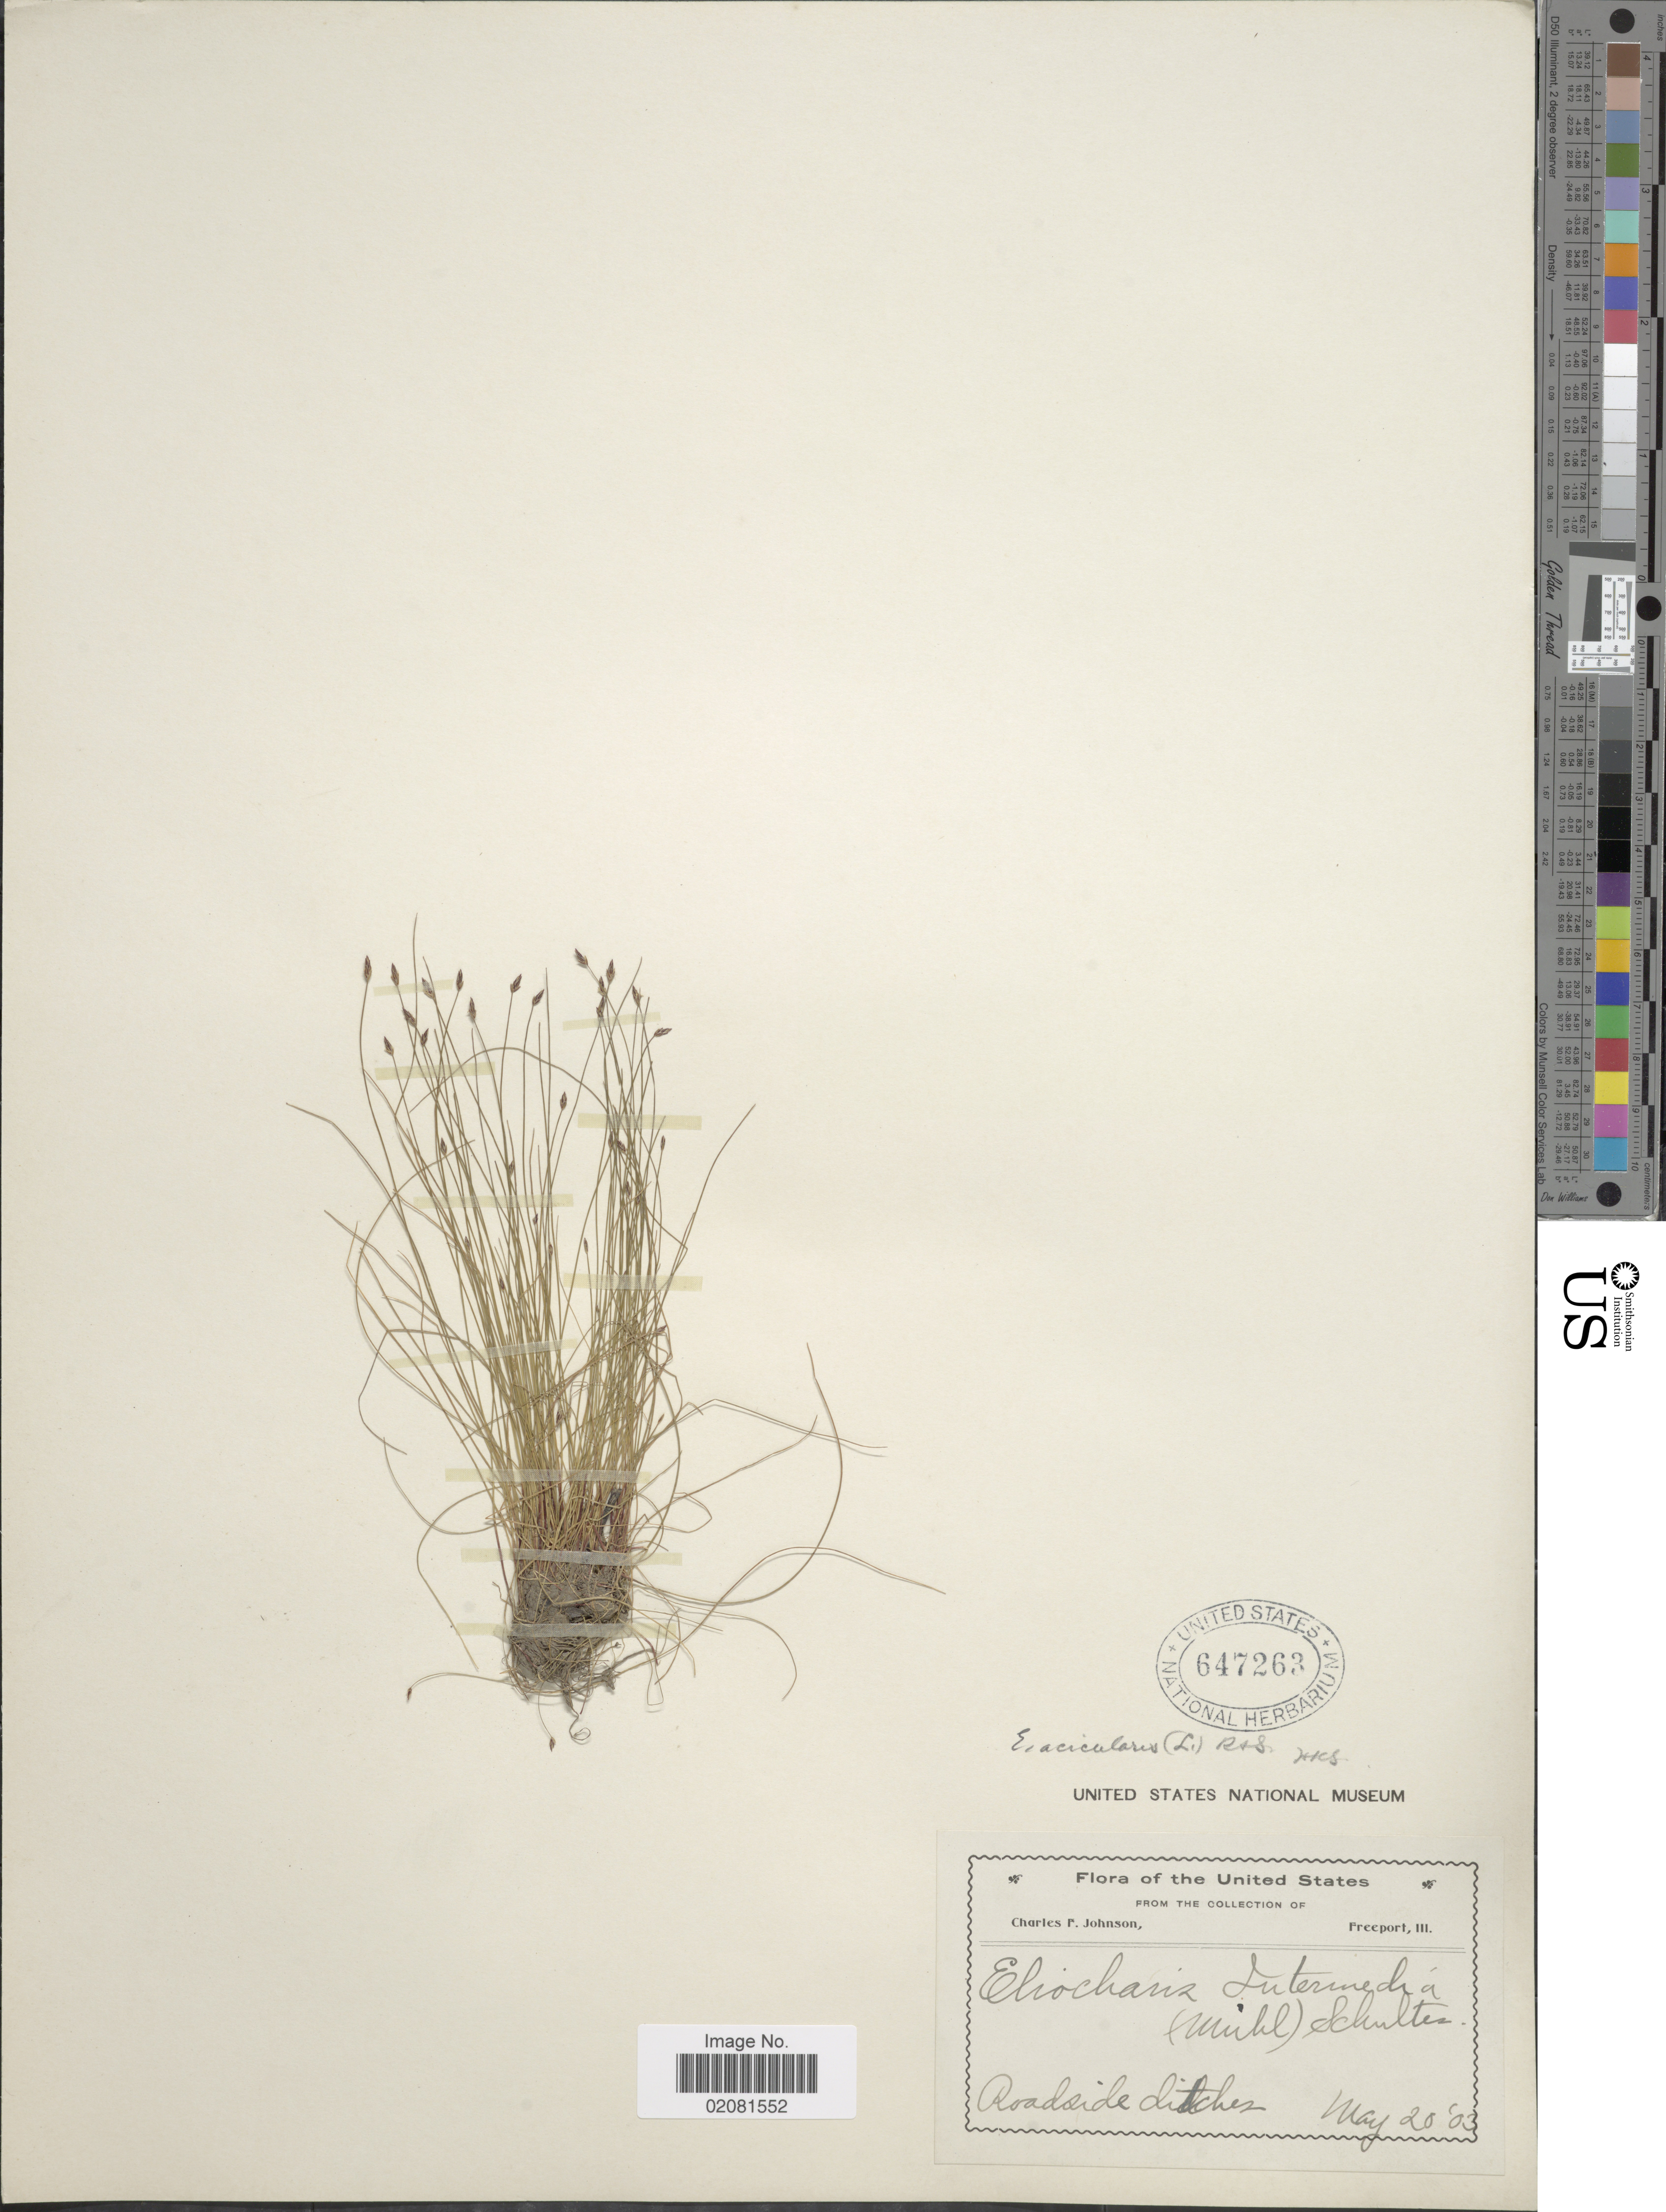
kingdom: Plantae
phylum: Tracheophyta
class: Liliopsida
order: Poales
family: Cyperaceae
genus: Eleocharis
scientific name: Eleocharis acicularis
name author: (L.) Roem. & Schult.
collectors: C. Johnson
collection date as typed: Transcribed d/m/y: 20/5/3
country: United States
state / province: Illinois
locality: Roadside ditches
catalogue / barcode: US 647263